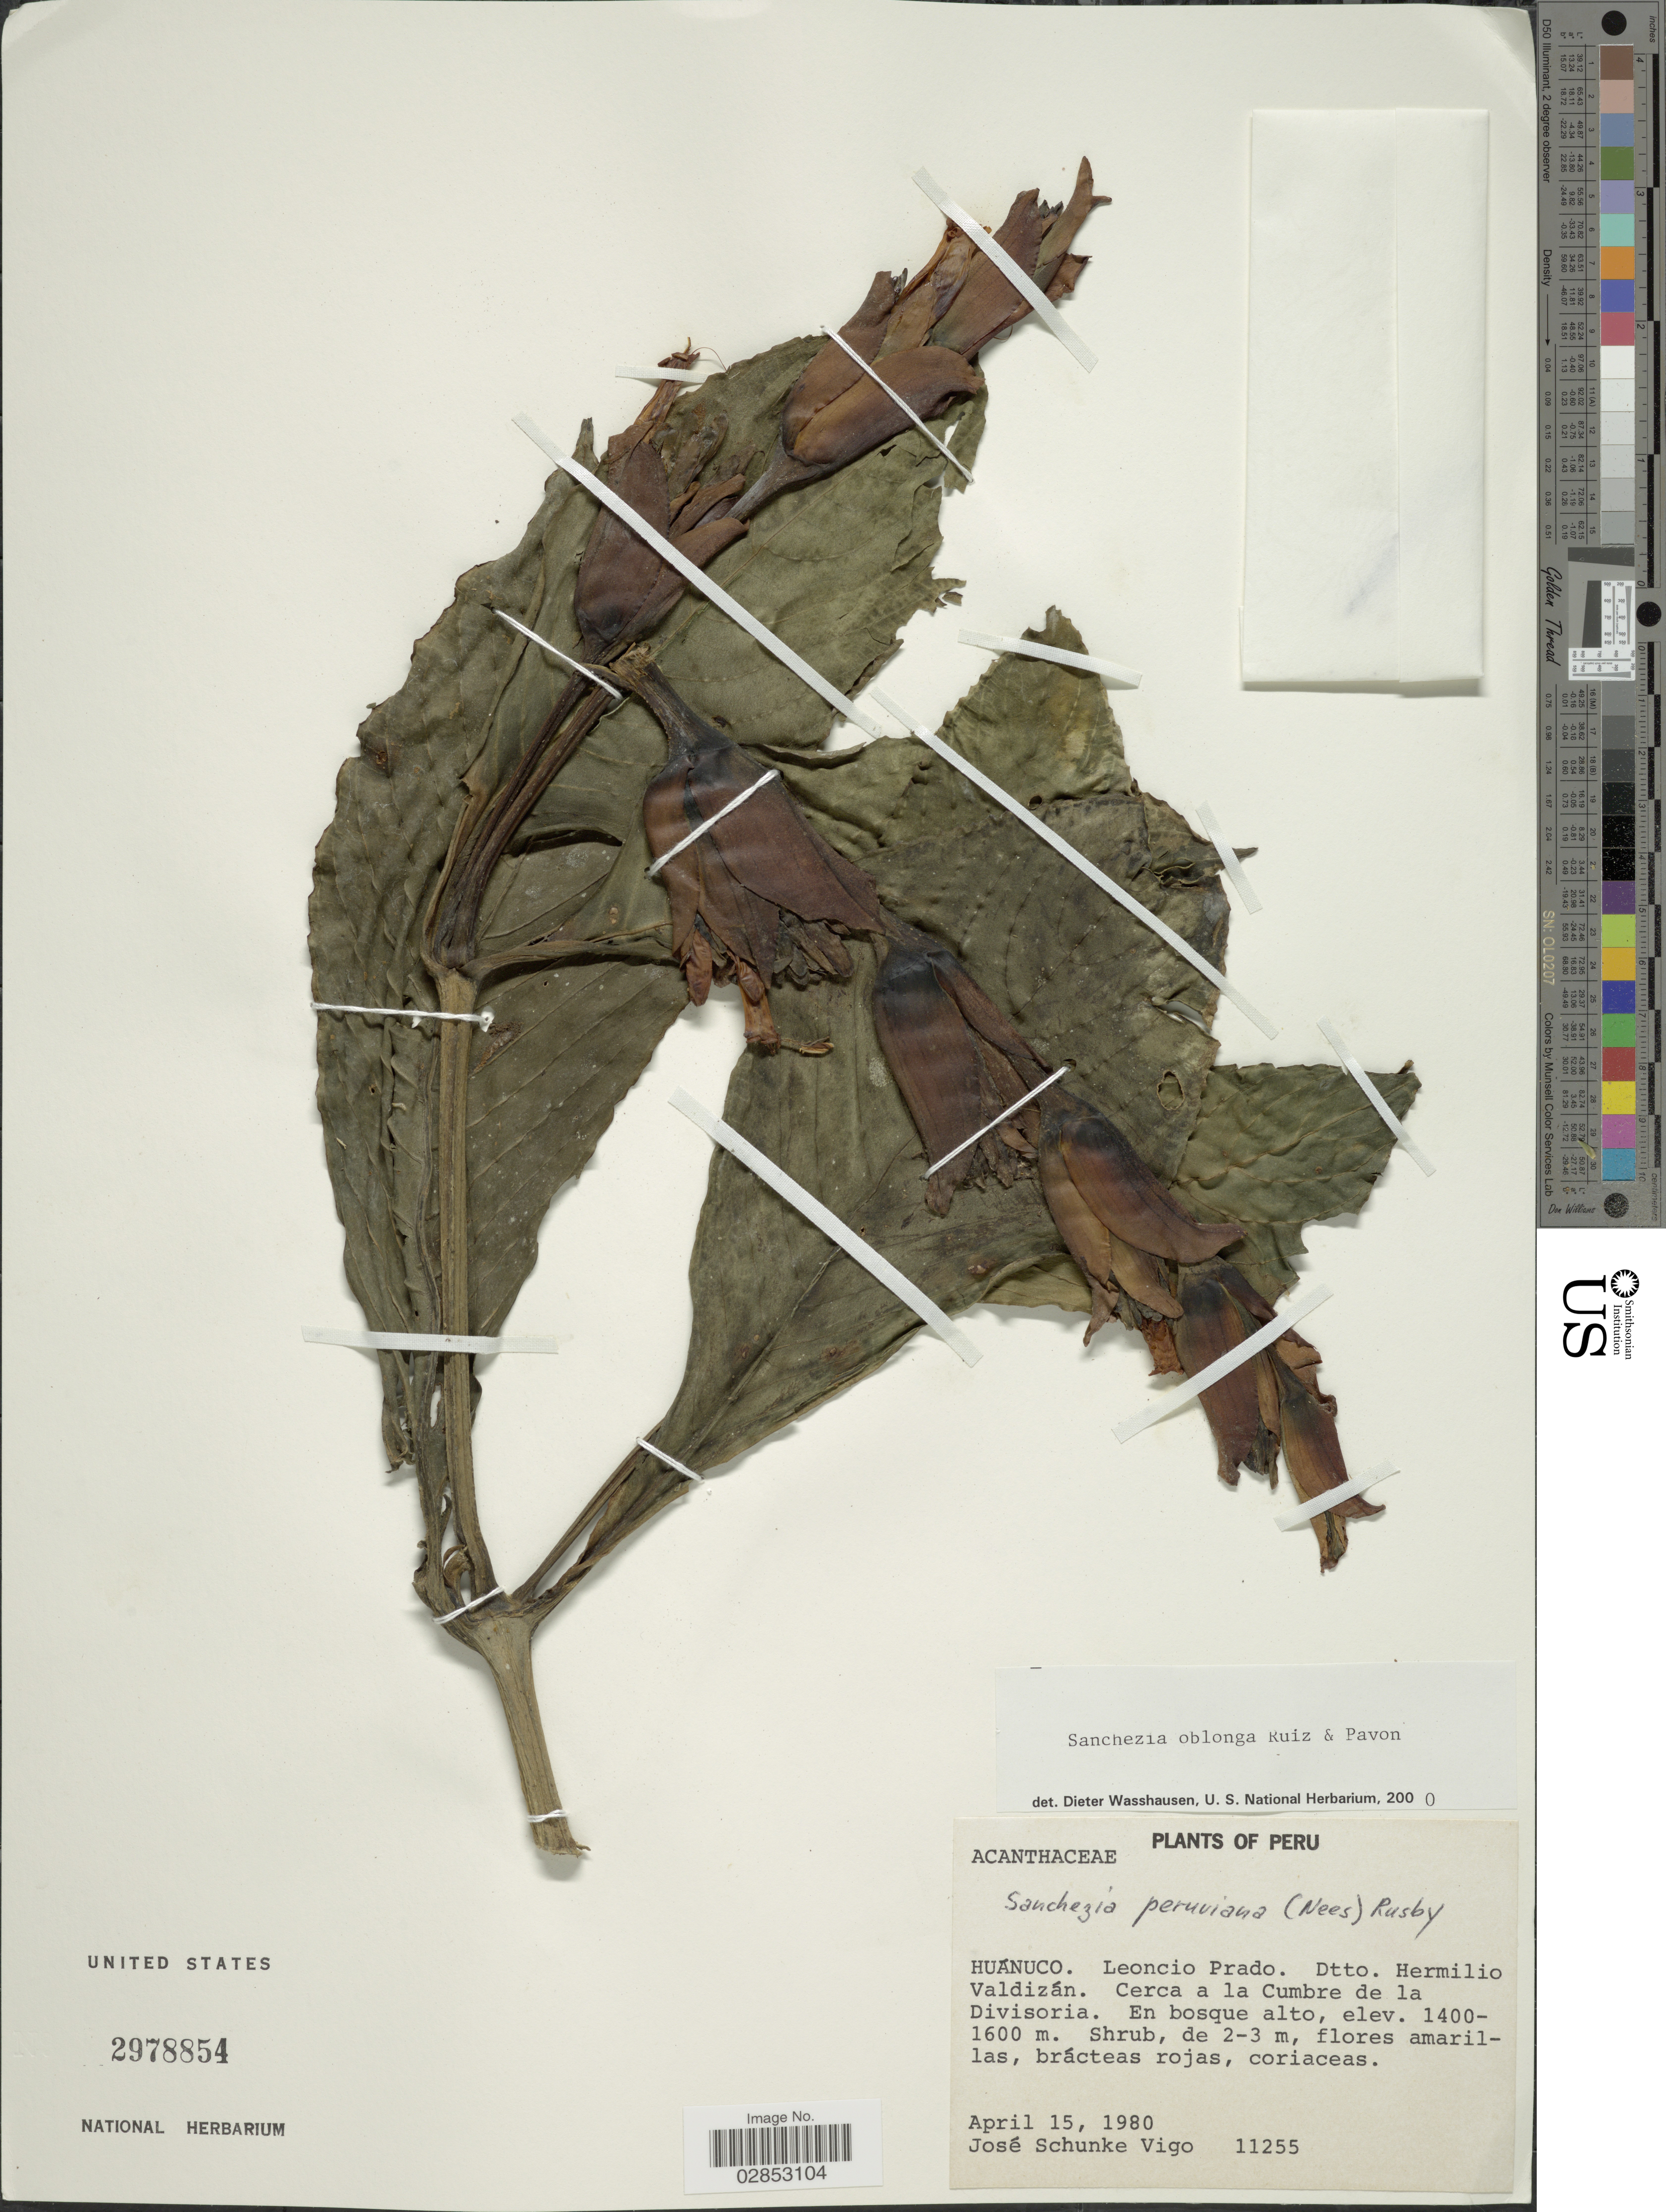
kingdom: Plantae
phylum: Tracheophyta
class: Magnoliopsida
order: Lamiales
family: Acanthaceae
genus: Sanchezia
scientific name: Sanchezia oblonga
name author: Ruiz & Pav.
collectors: J. Schunke Vigo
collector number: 11255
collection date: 1980-04-15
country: Peru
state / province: Huánuco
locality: Leoncio Prado. Dtto. Hermilio Valdizán. Cerca a la Cumbre de la Divisoria.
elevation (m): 1400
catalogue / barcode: US 2978854